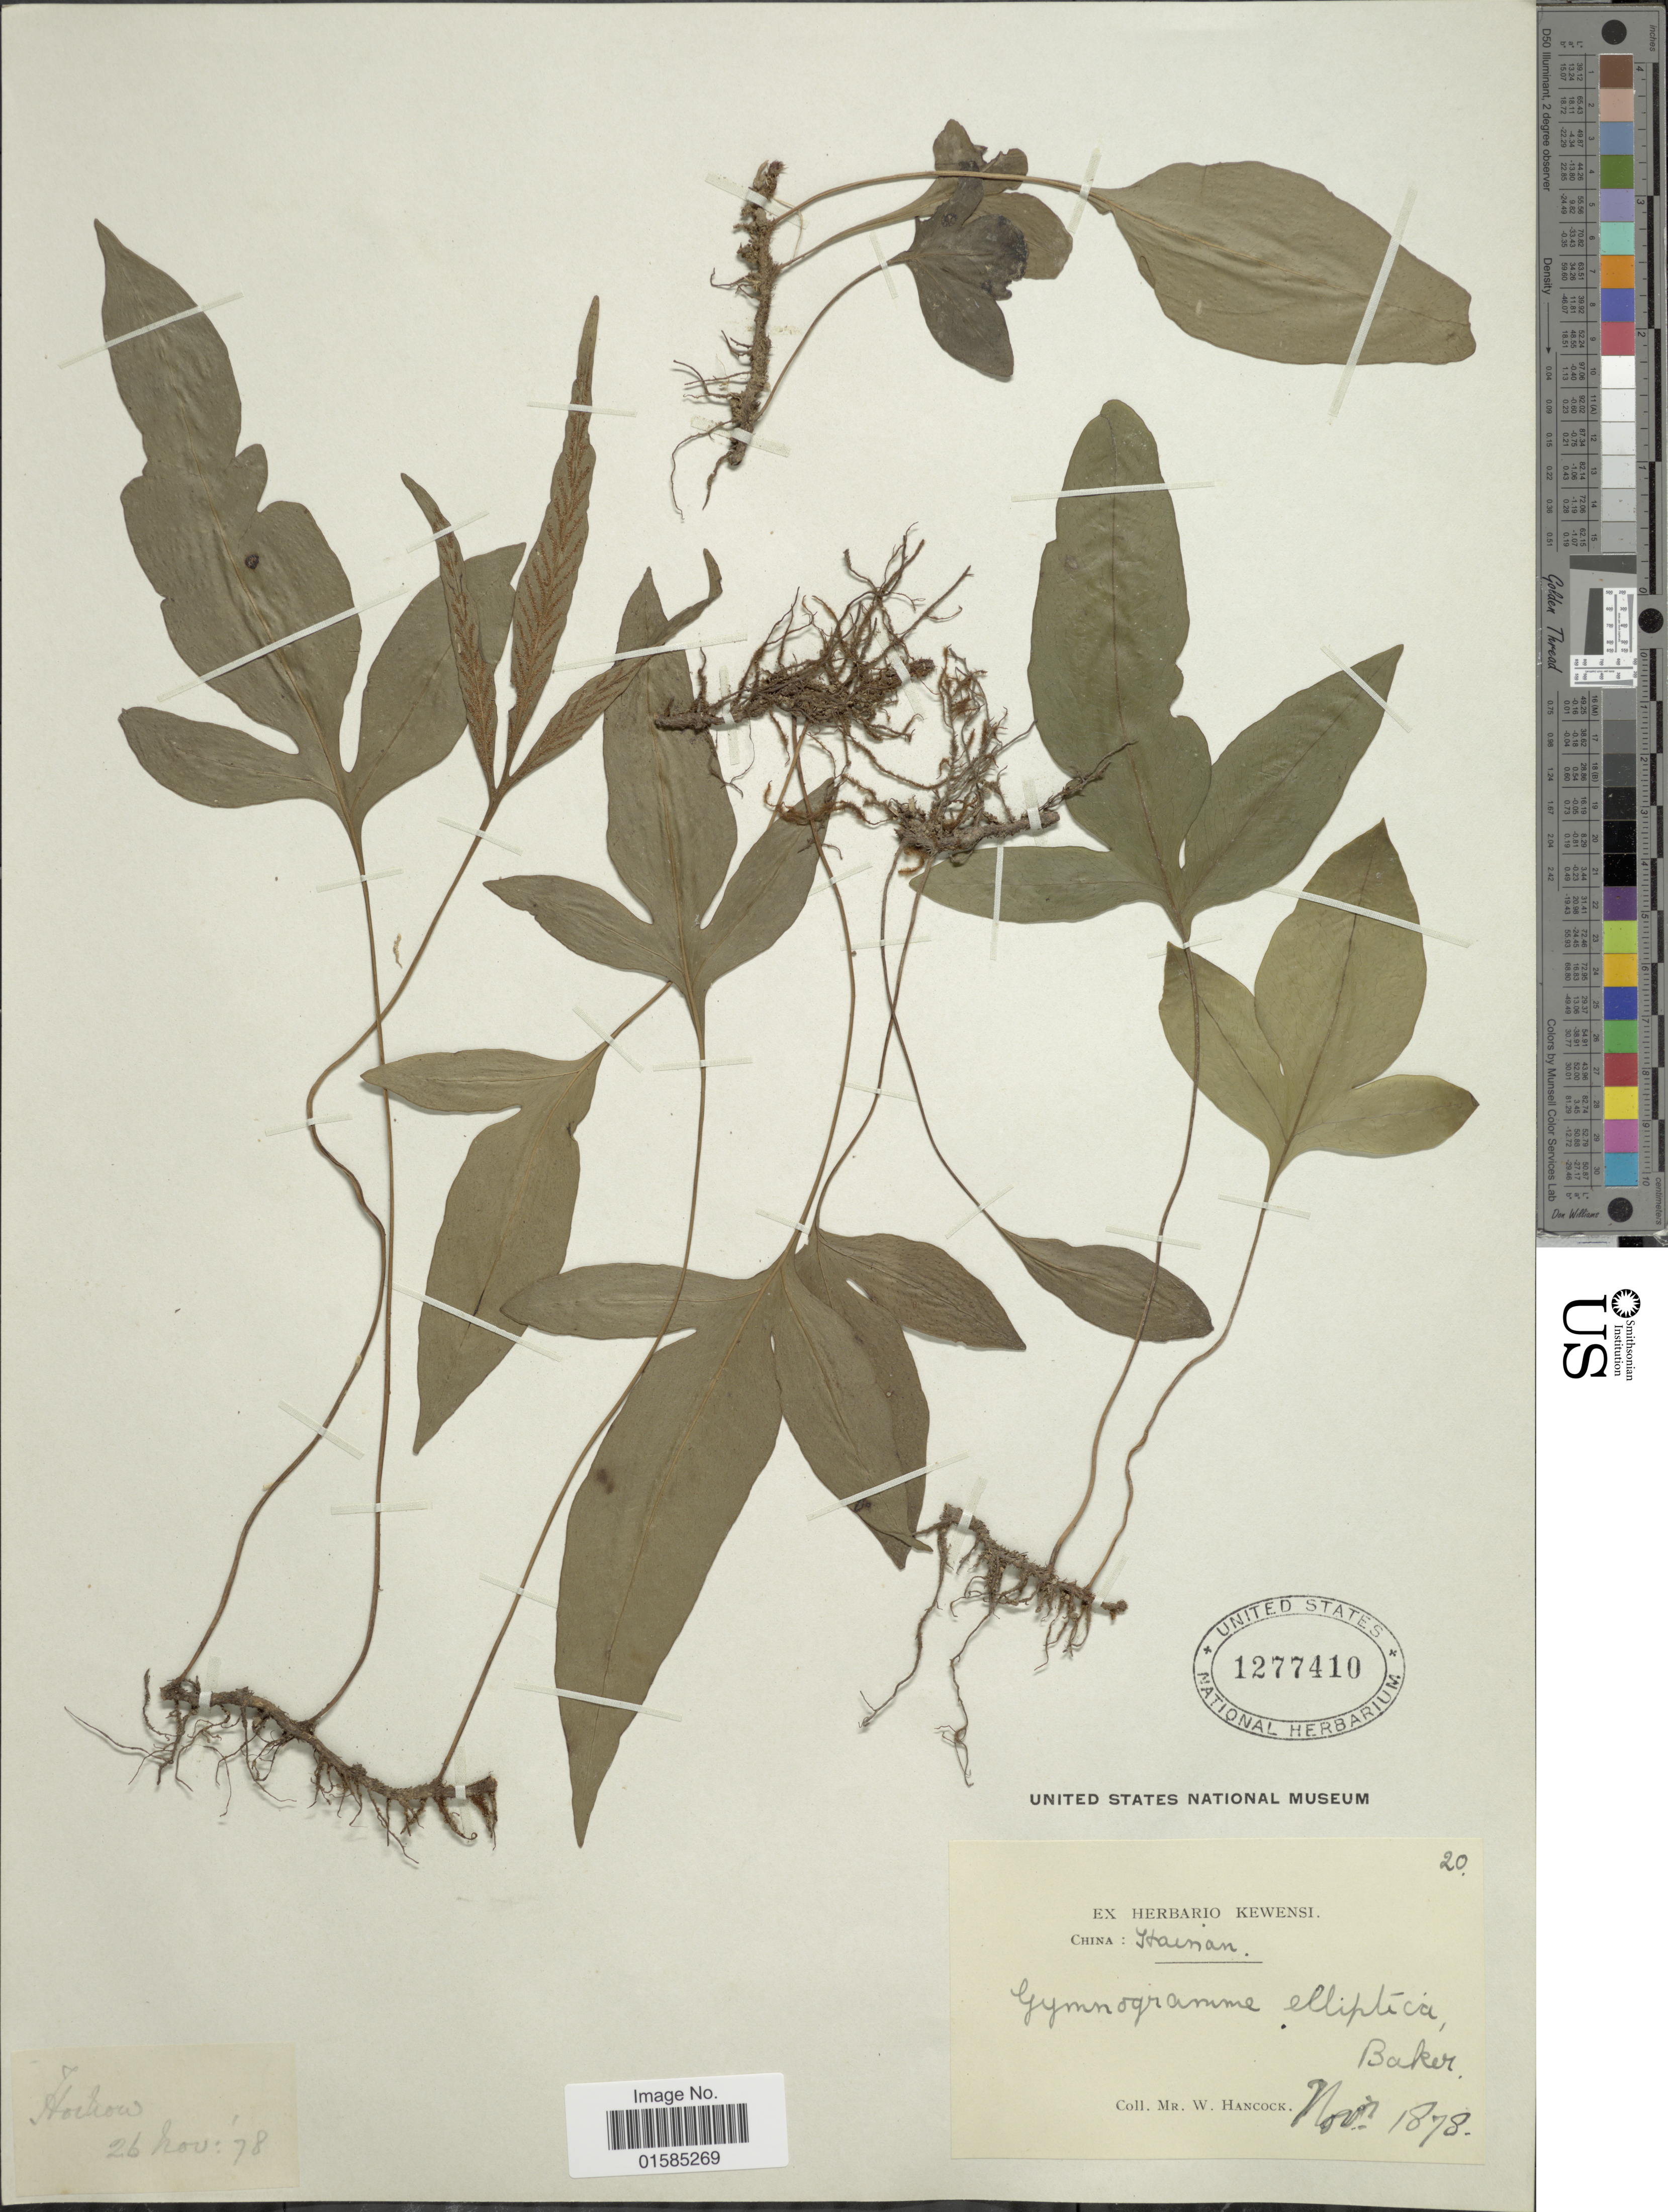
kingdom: Plantae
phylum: Tracheophyta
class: Polypodiopsida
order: Polypodiales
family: Polypodiaceae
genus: Leptochilus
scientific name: Leptochilus ellipticus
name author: (Thunb.) Noot.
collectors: W. Hancock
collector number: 20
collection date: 1878-11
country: China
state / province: Hainan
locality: China: Hainan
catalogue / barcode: US 1277410